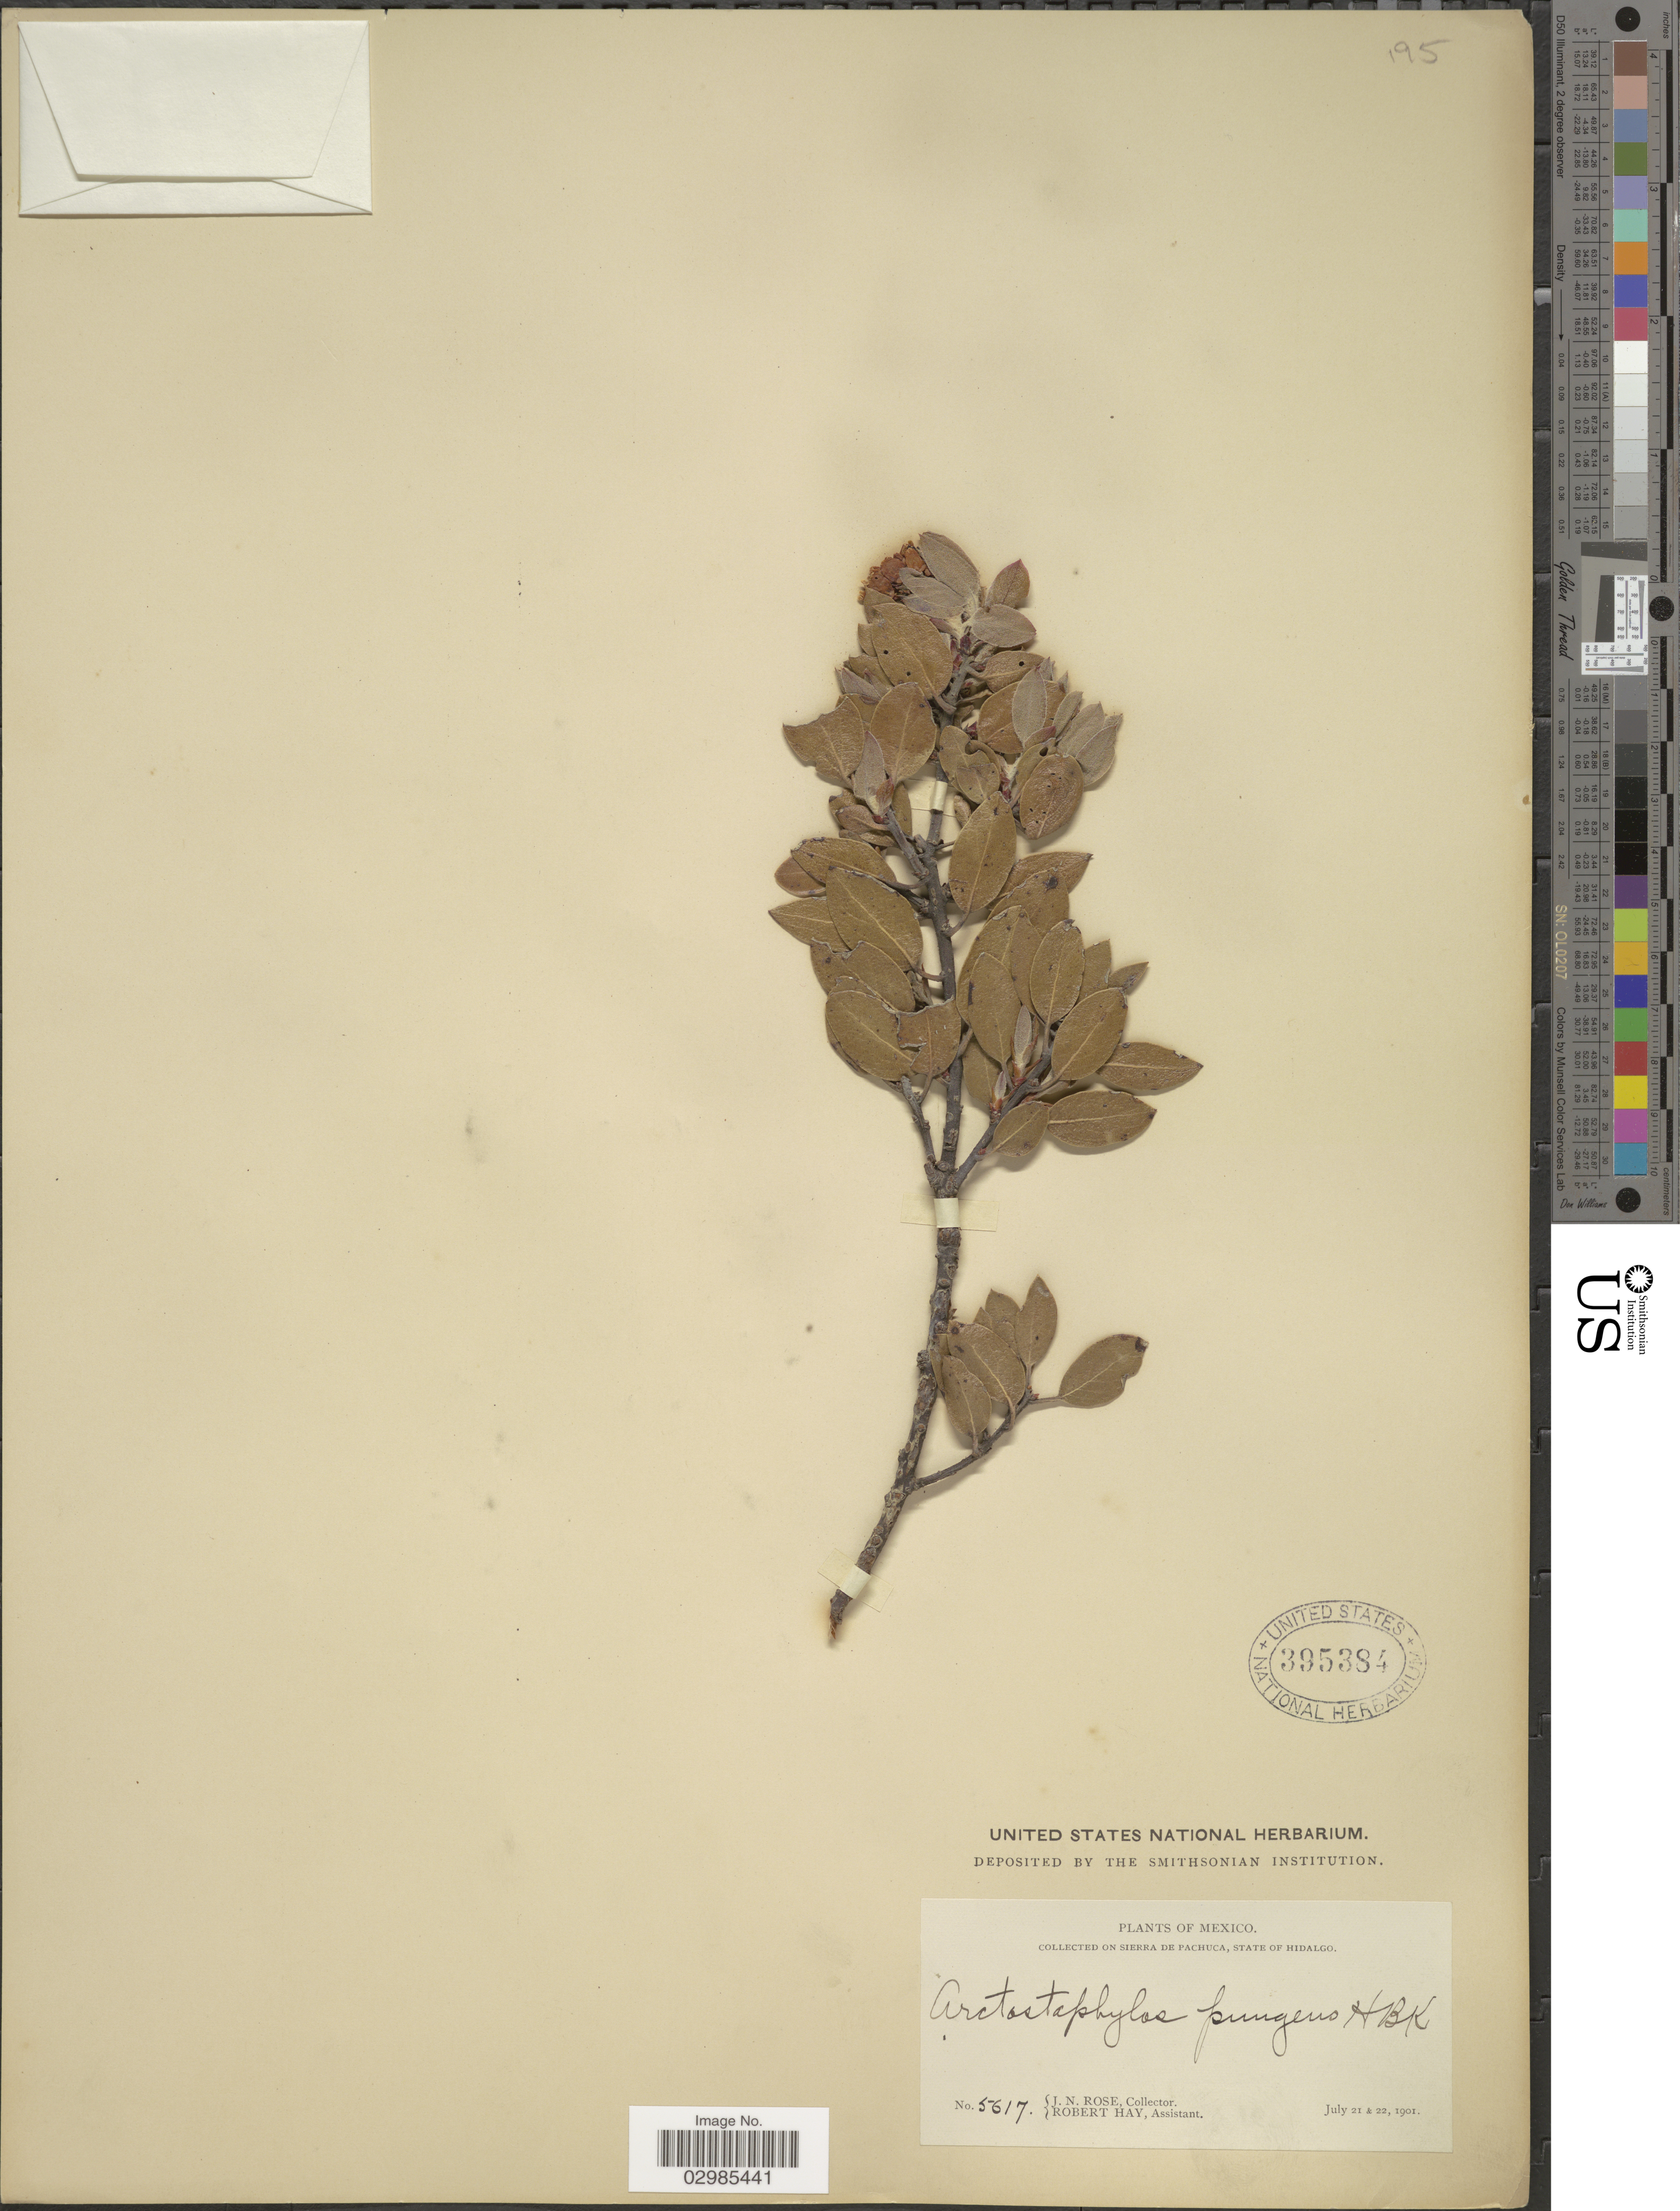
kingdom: Plantae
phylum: Tracheophyta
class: Magnoliopsida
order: Ericales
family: Ericaceae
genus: Arctostaphylos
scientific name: Arctostaphylos pungens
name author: Kunth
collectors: J. N. Rose & R. Hay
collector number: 5617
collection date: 1901-07-21/1901-07-22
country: Mexico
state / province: Hidalgo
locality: On Sierra de Pachuca, State of Hidalgo.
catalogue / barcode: US 395384